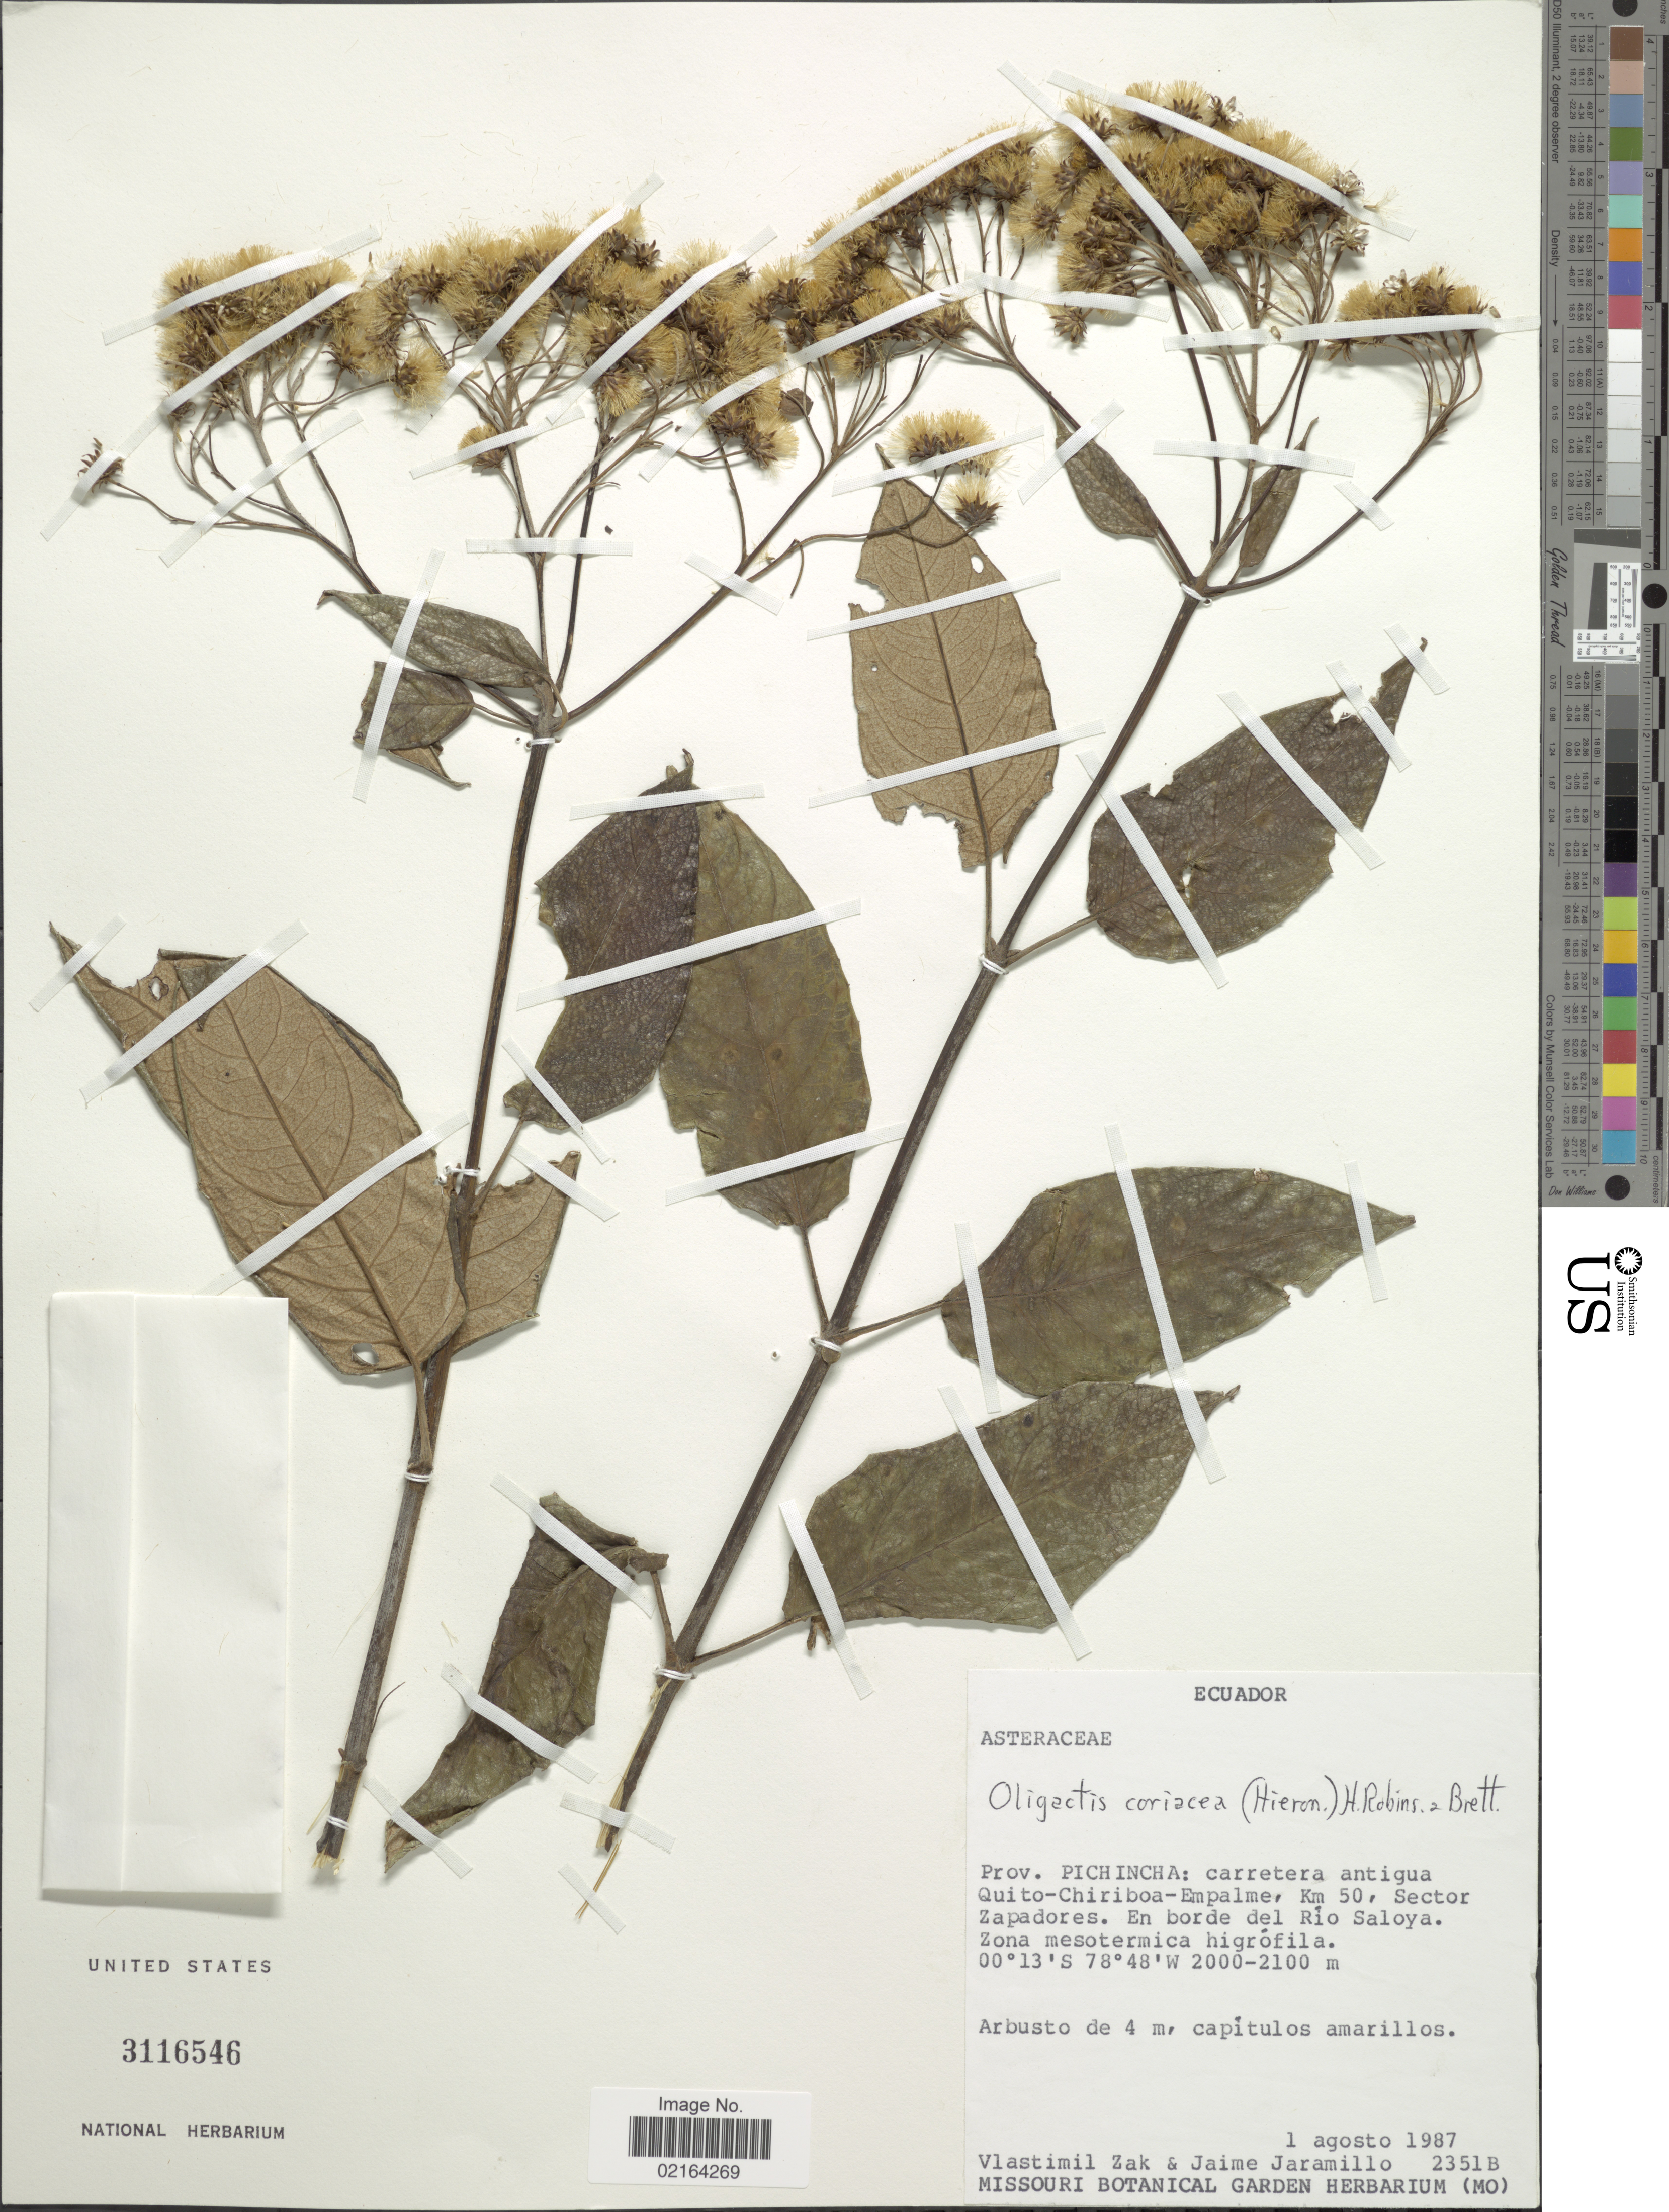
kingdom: Plantae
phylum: Tracheophyta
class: Magnoliopsida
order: Asterales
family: Asteraceae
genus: Sampera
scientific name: Sampera coriacea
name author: (Hieron.) V.A. Funk & H. Rob.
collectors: V. Zak & J. Jaramillo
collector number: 2351B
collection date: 1987-08-01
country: Ecuador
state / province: Pichincha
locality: Prov. Pichincha: carretera antigua Quito-Chiriboa-Empalme, Km 50, Sector Zapadores, En borde del Rio Saloya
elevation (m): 2000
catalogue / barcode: US 3116546